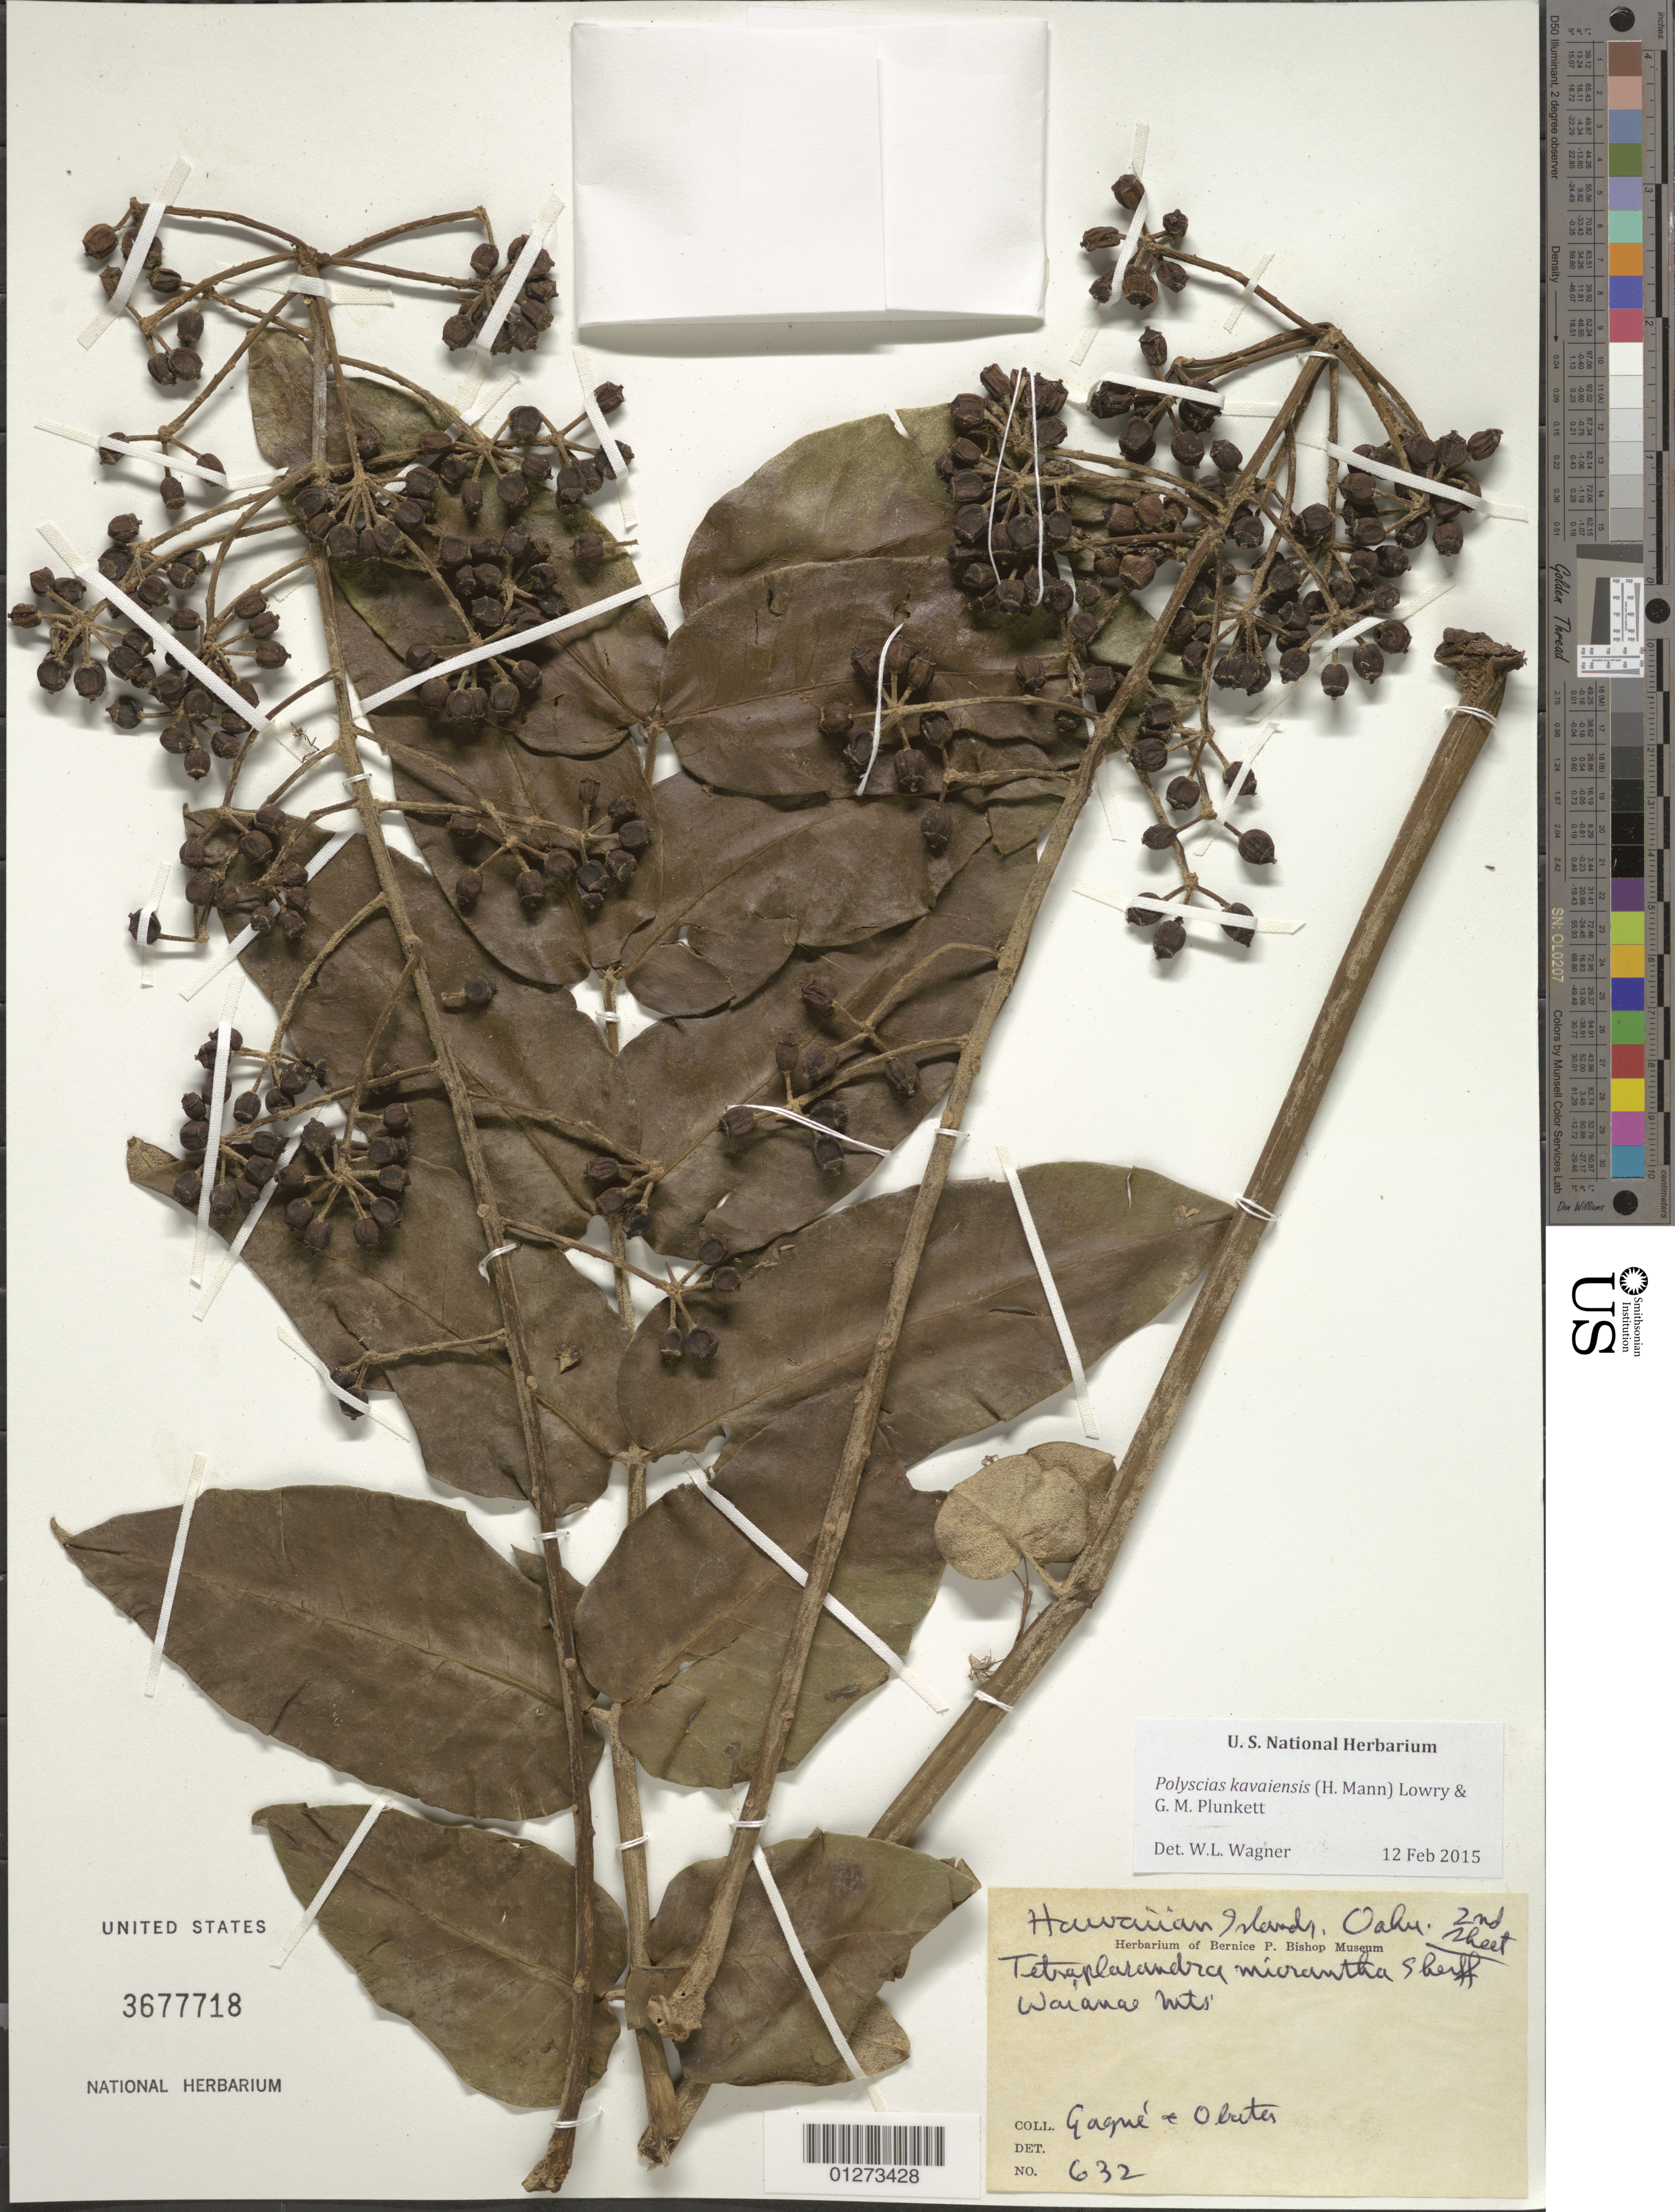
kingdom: Plantae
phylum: Tracheophyta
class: Magnoliopsida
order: Apiales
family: Araliaceae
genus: Polyscias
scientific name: Polyscias kavaiensis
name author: (H. Mann) Lowry & G. M. Plunkett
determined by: Wagner, W. L., (BOT), Smithsonian Institution - National Museum of Natural History (UNITED STATES)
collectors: -. Gagne & J. Obata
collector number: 632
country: United States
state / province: Hawaii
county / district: Honolulu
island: Oahu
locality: Waianae Mts.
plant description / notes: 2nd sheet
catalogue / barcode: US 3677718